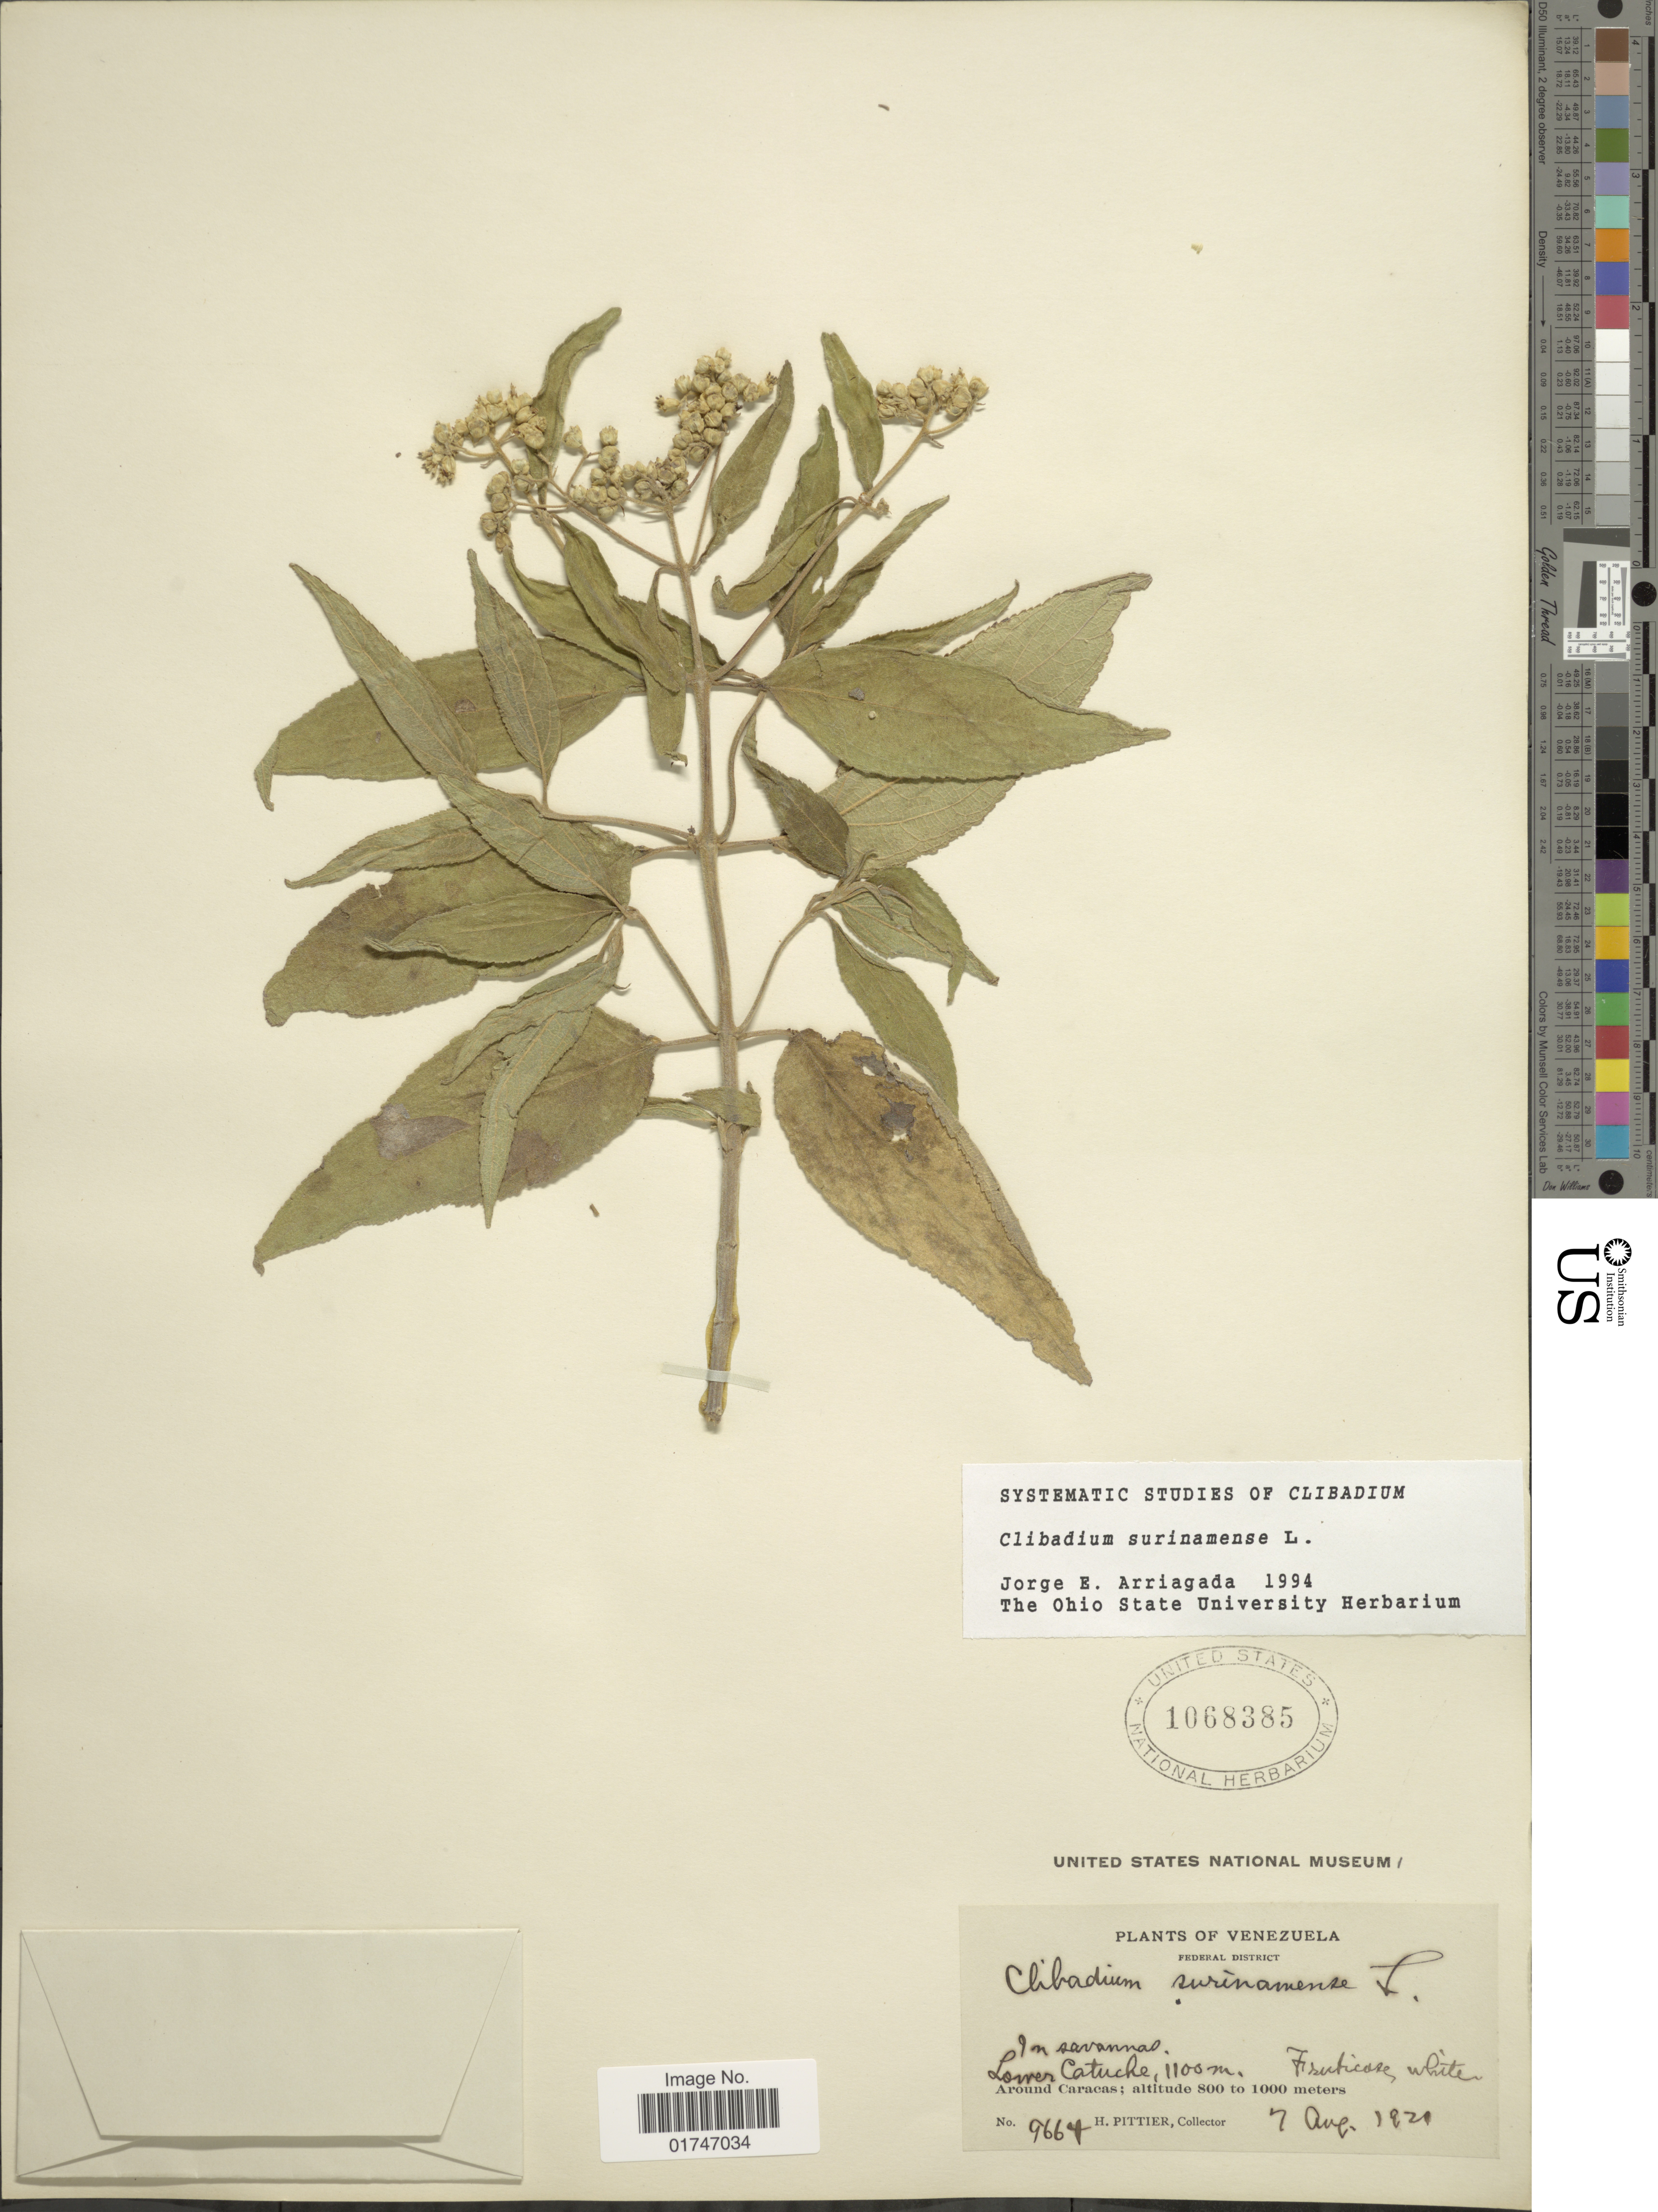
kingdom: Plantae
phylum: Tracheophyta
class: Magnoliopsida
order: Asterales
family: Asteraceae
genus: Clibadium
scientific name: Clibadium surinamense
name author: L.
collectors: H. F. Pittier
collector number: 9664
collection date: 1921-08-07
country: Venezuela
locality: Federal District. Lower Catuche. Around Caracas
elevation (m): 1100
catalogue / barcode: US 1068385